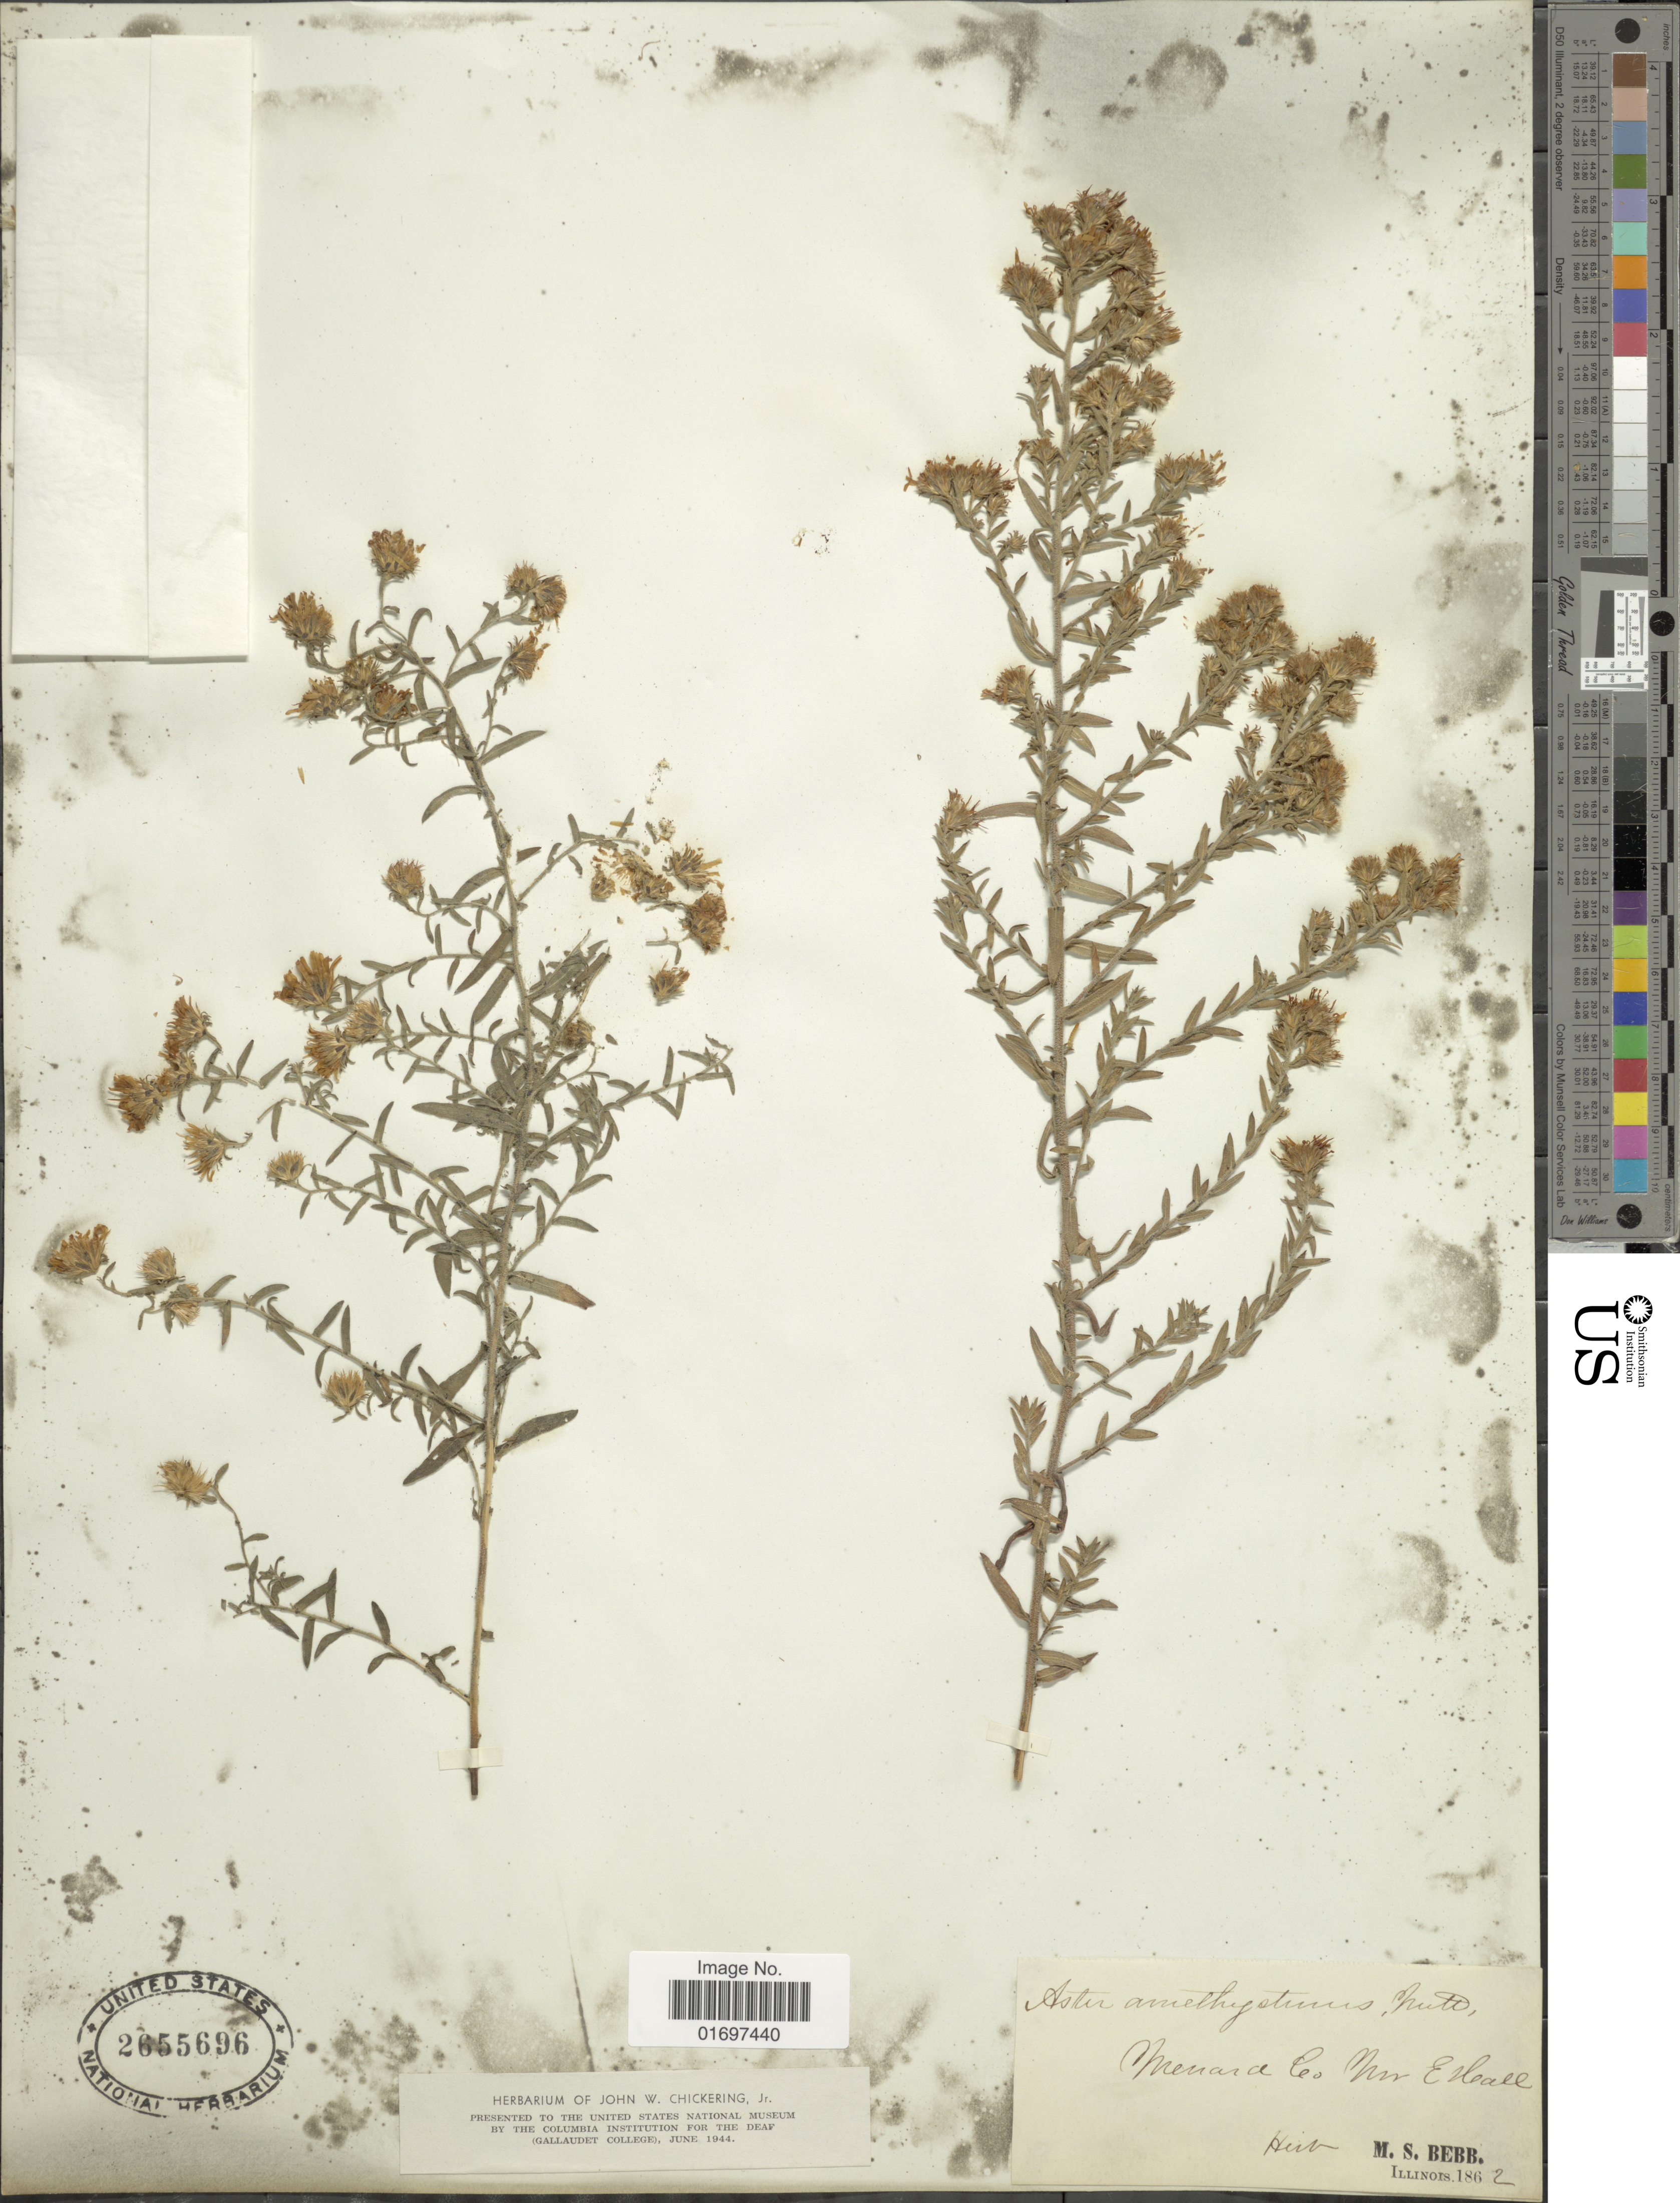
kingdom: Plantae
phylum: Tracheophyta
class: Magnoliopsida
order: Asterales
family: Asteraceae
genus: Symphyotrichum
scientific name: Symphyotrichum x amethystinum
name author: (Nutt.) G.L. Nesom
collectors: M. Bebb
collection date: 1862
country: United States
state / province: Illinois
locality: Menard Co. Nw. E Hall.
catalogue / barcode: US 2655696